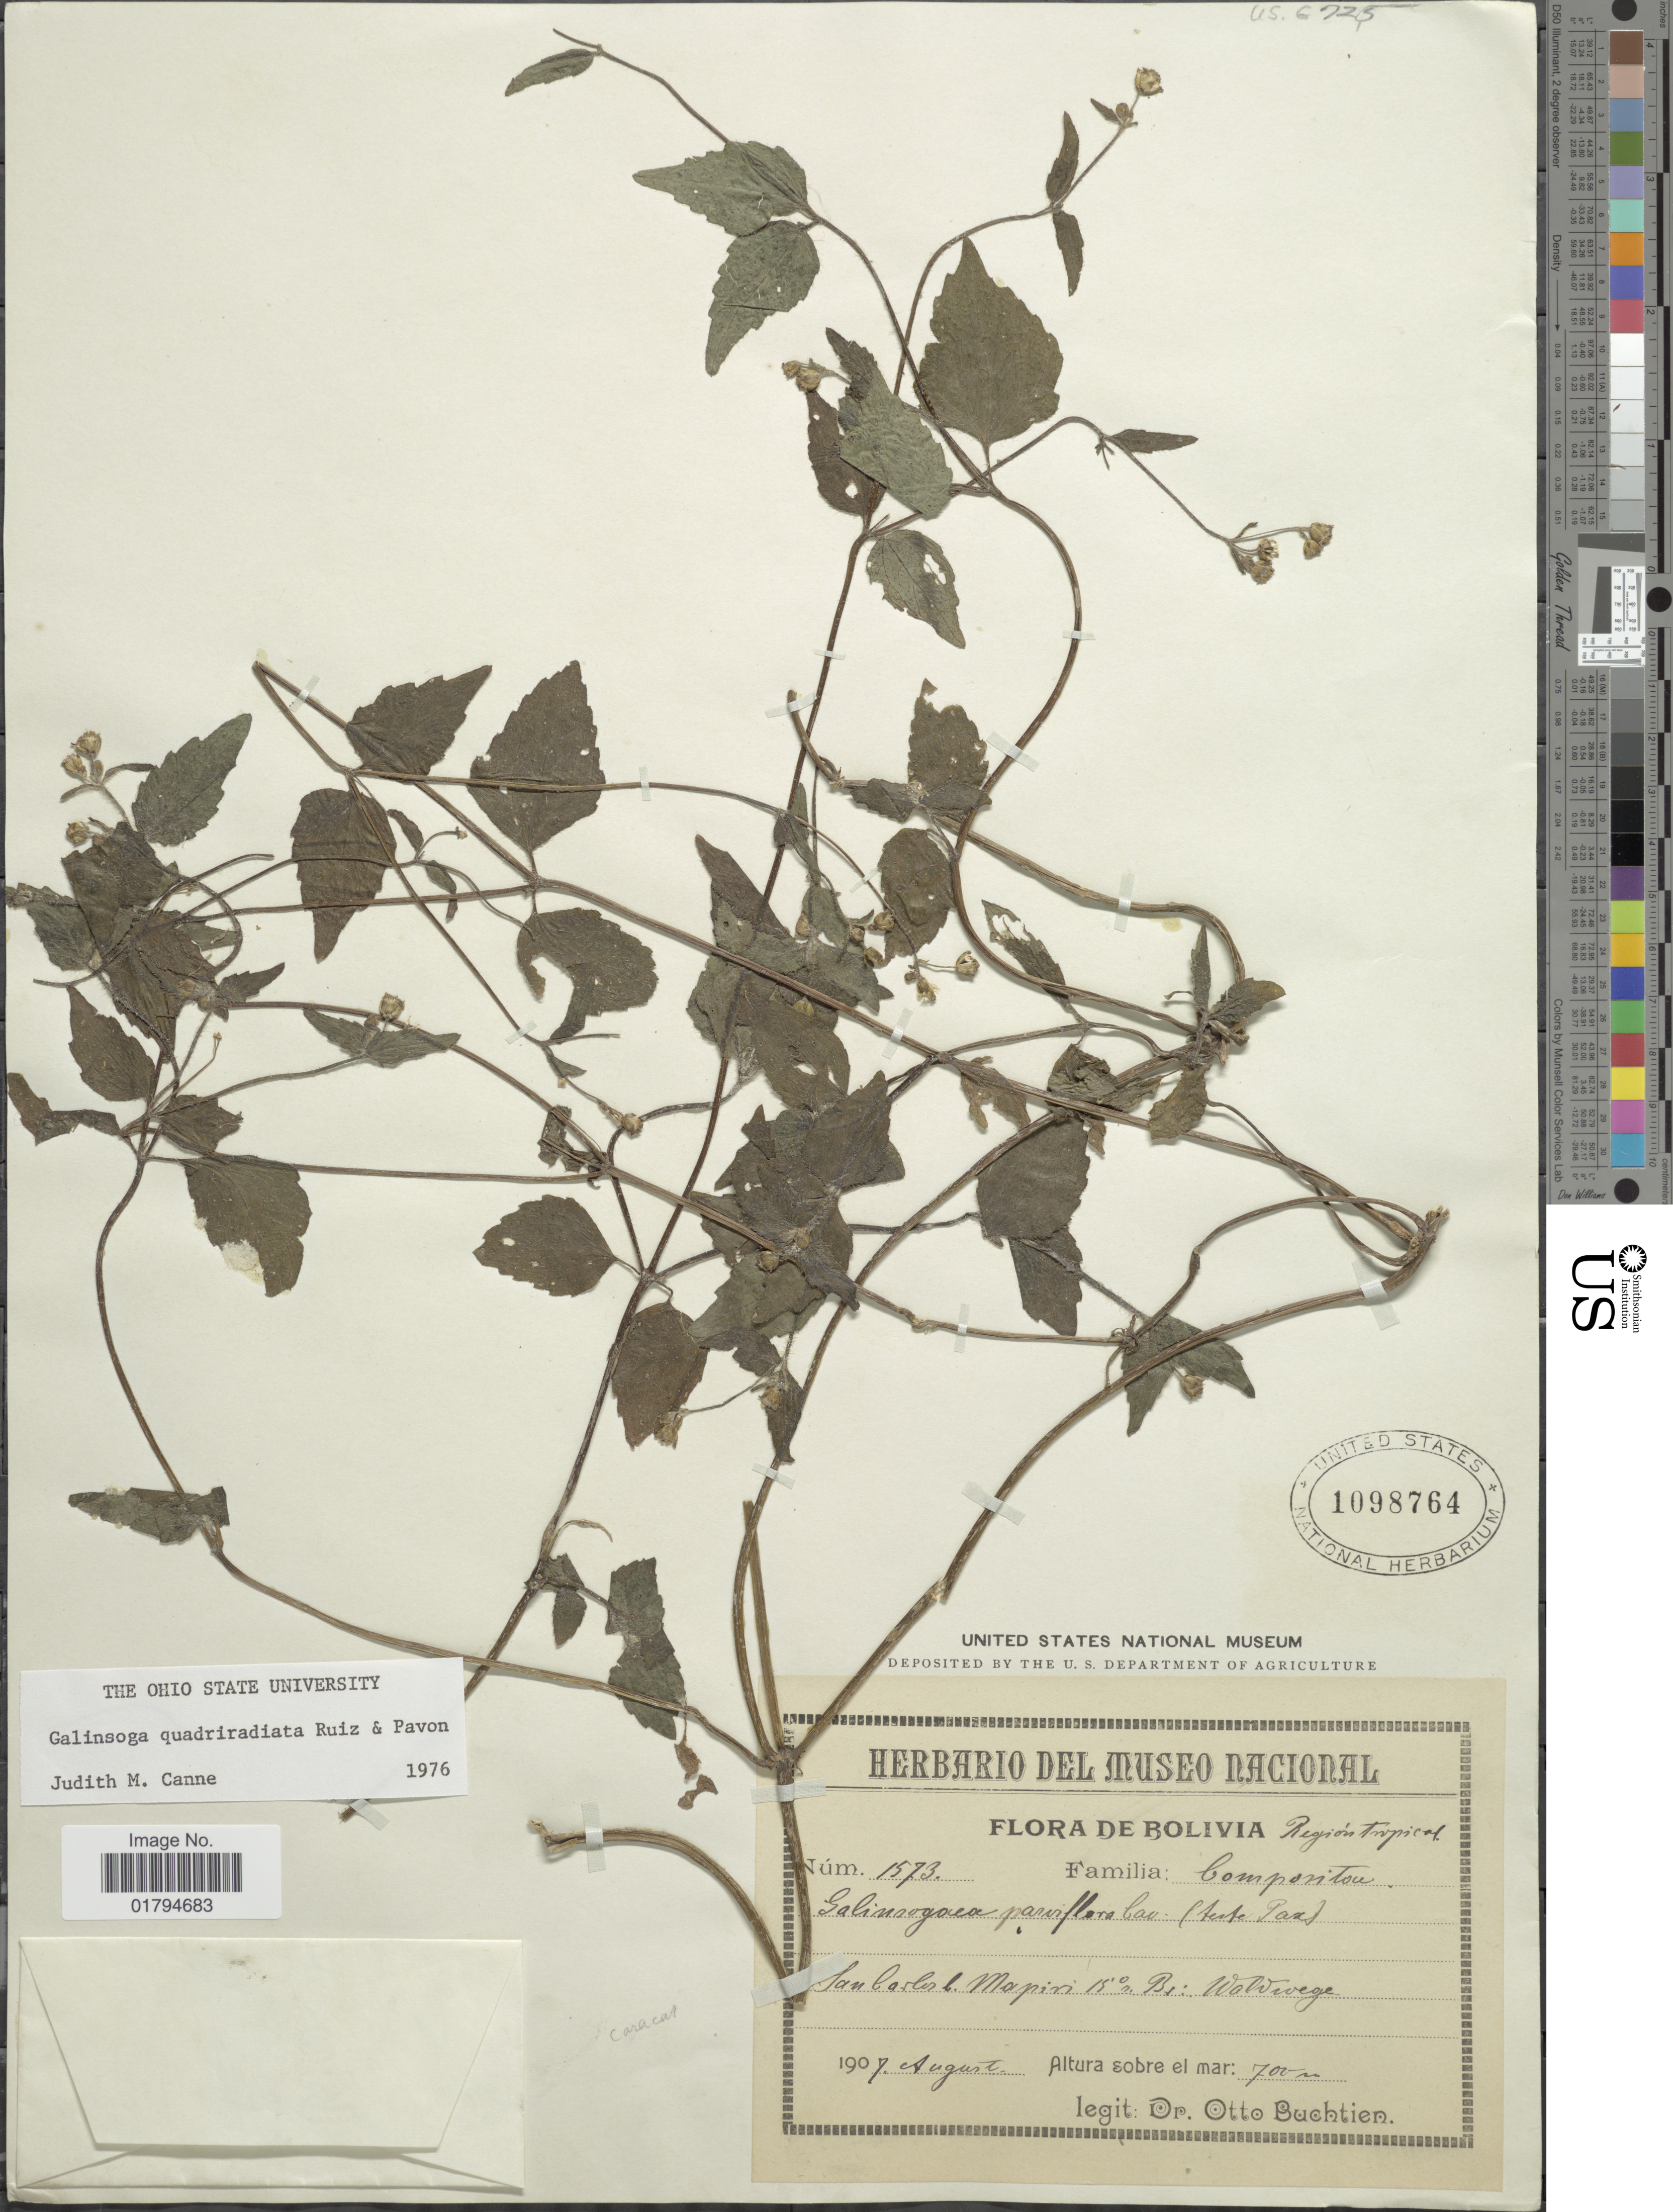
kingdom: Plantae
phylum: Tracheophyta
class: Magnoliopsida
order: Asterales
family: Asteraceae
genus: Galinsoga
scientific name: Galinsoga quadriradiata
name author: Ruiz & Pav.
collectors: O. Buchtien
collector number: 1573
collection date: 1907-08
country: Bolivia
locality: San Carlos Mapiri 15Br Bei Walvege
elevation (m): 700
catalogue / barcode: US 1098764